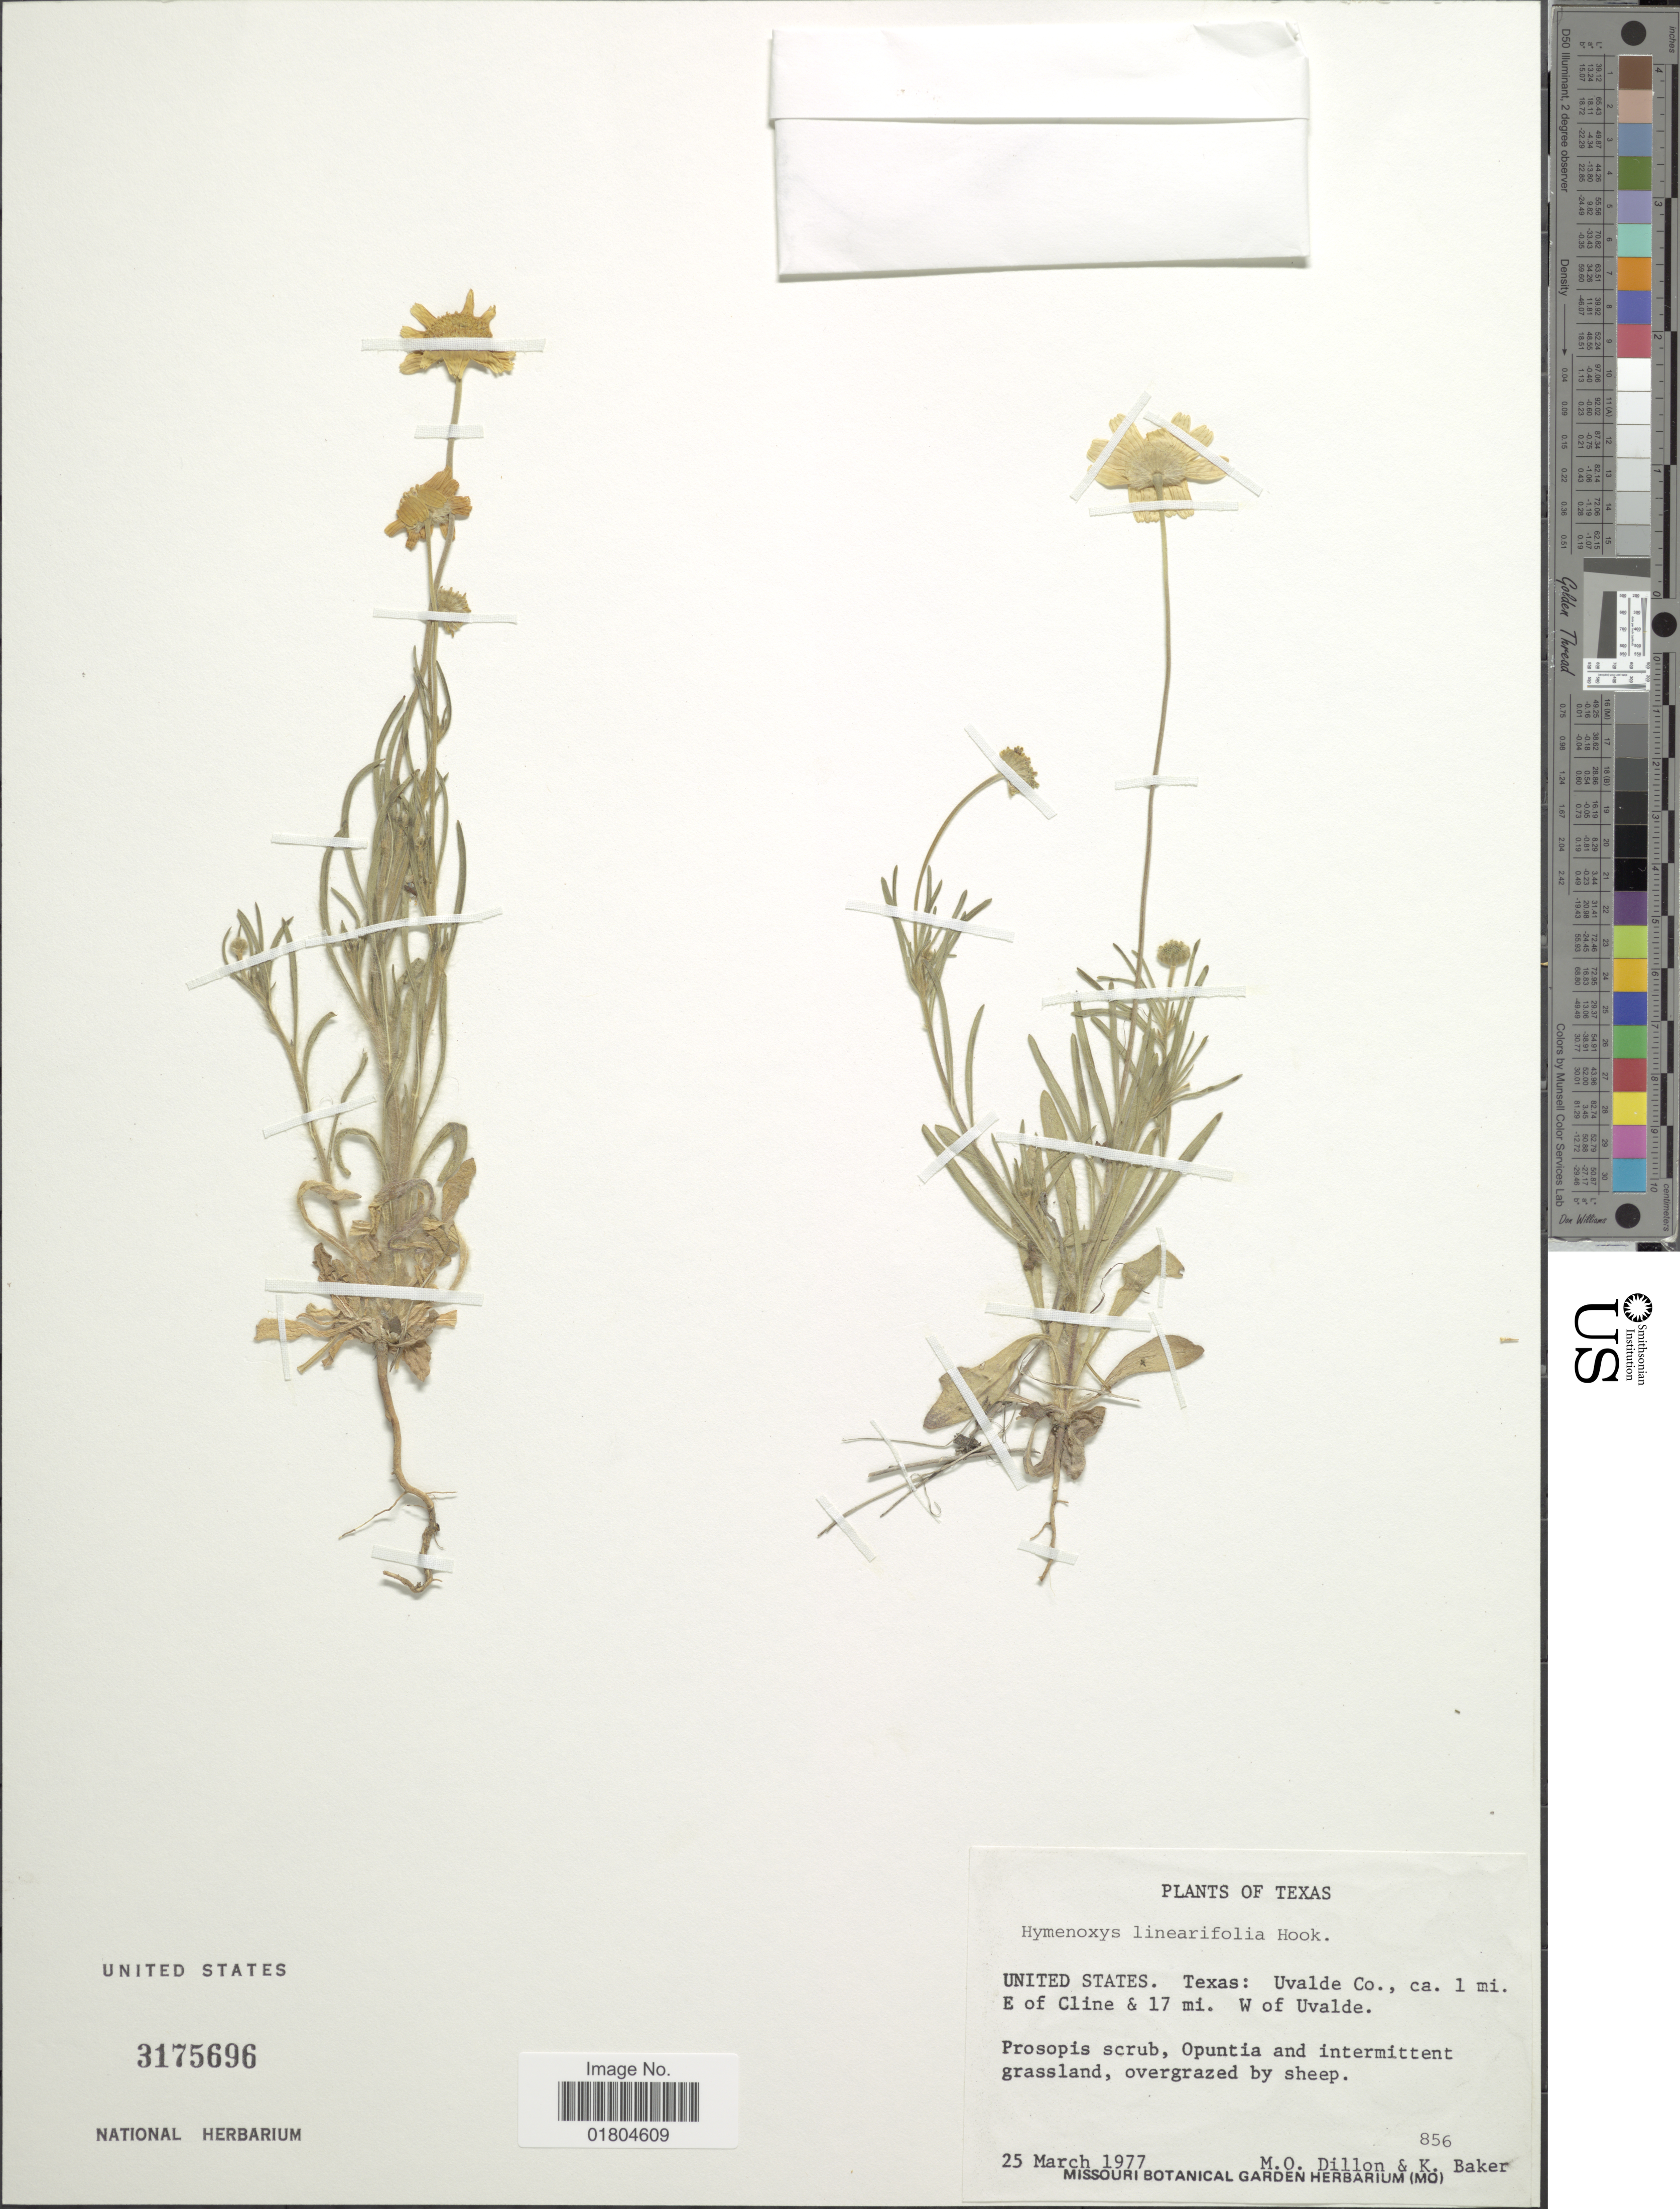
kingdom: Plantae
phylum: Tracheophyta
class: Magnoliopsida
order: Asterales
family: Asteraceae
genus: Hymenoxys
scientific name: Hymenoxys linearifolia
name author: (Hook.) Greene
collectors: M. O. Dillon & K. Baker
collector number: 856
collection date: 1977-03-25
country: United States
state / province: Texas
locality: Uvalde Co., ca. 1 mi. E of Cline & 17 mi. W of Uvalde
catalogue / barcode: US 3175696